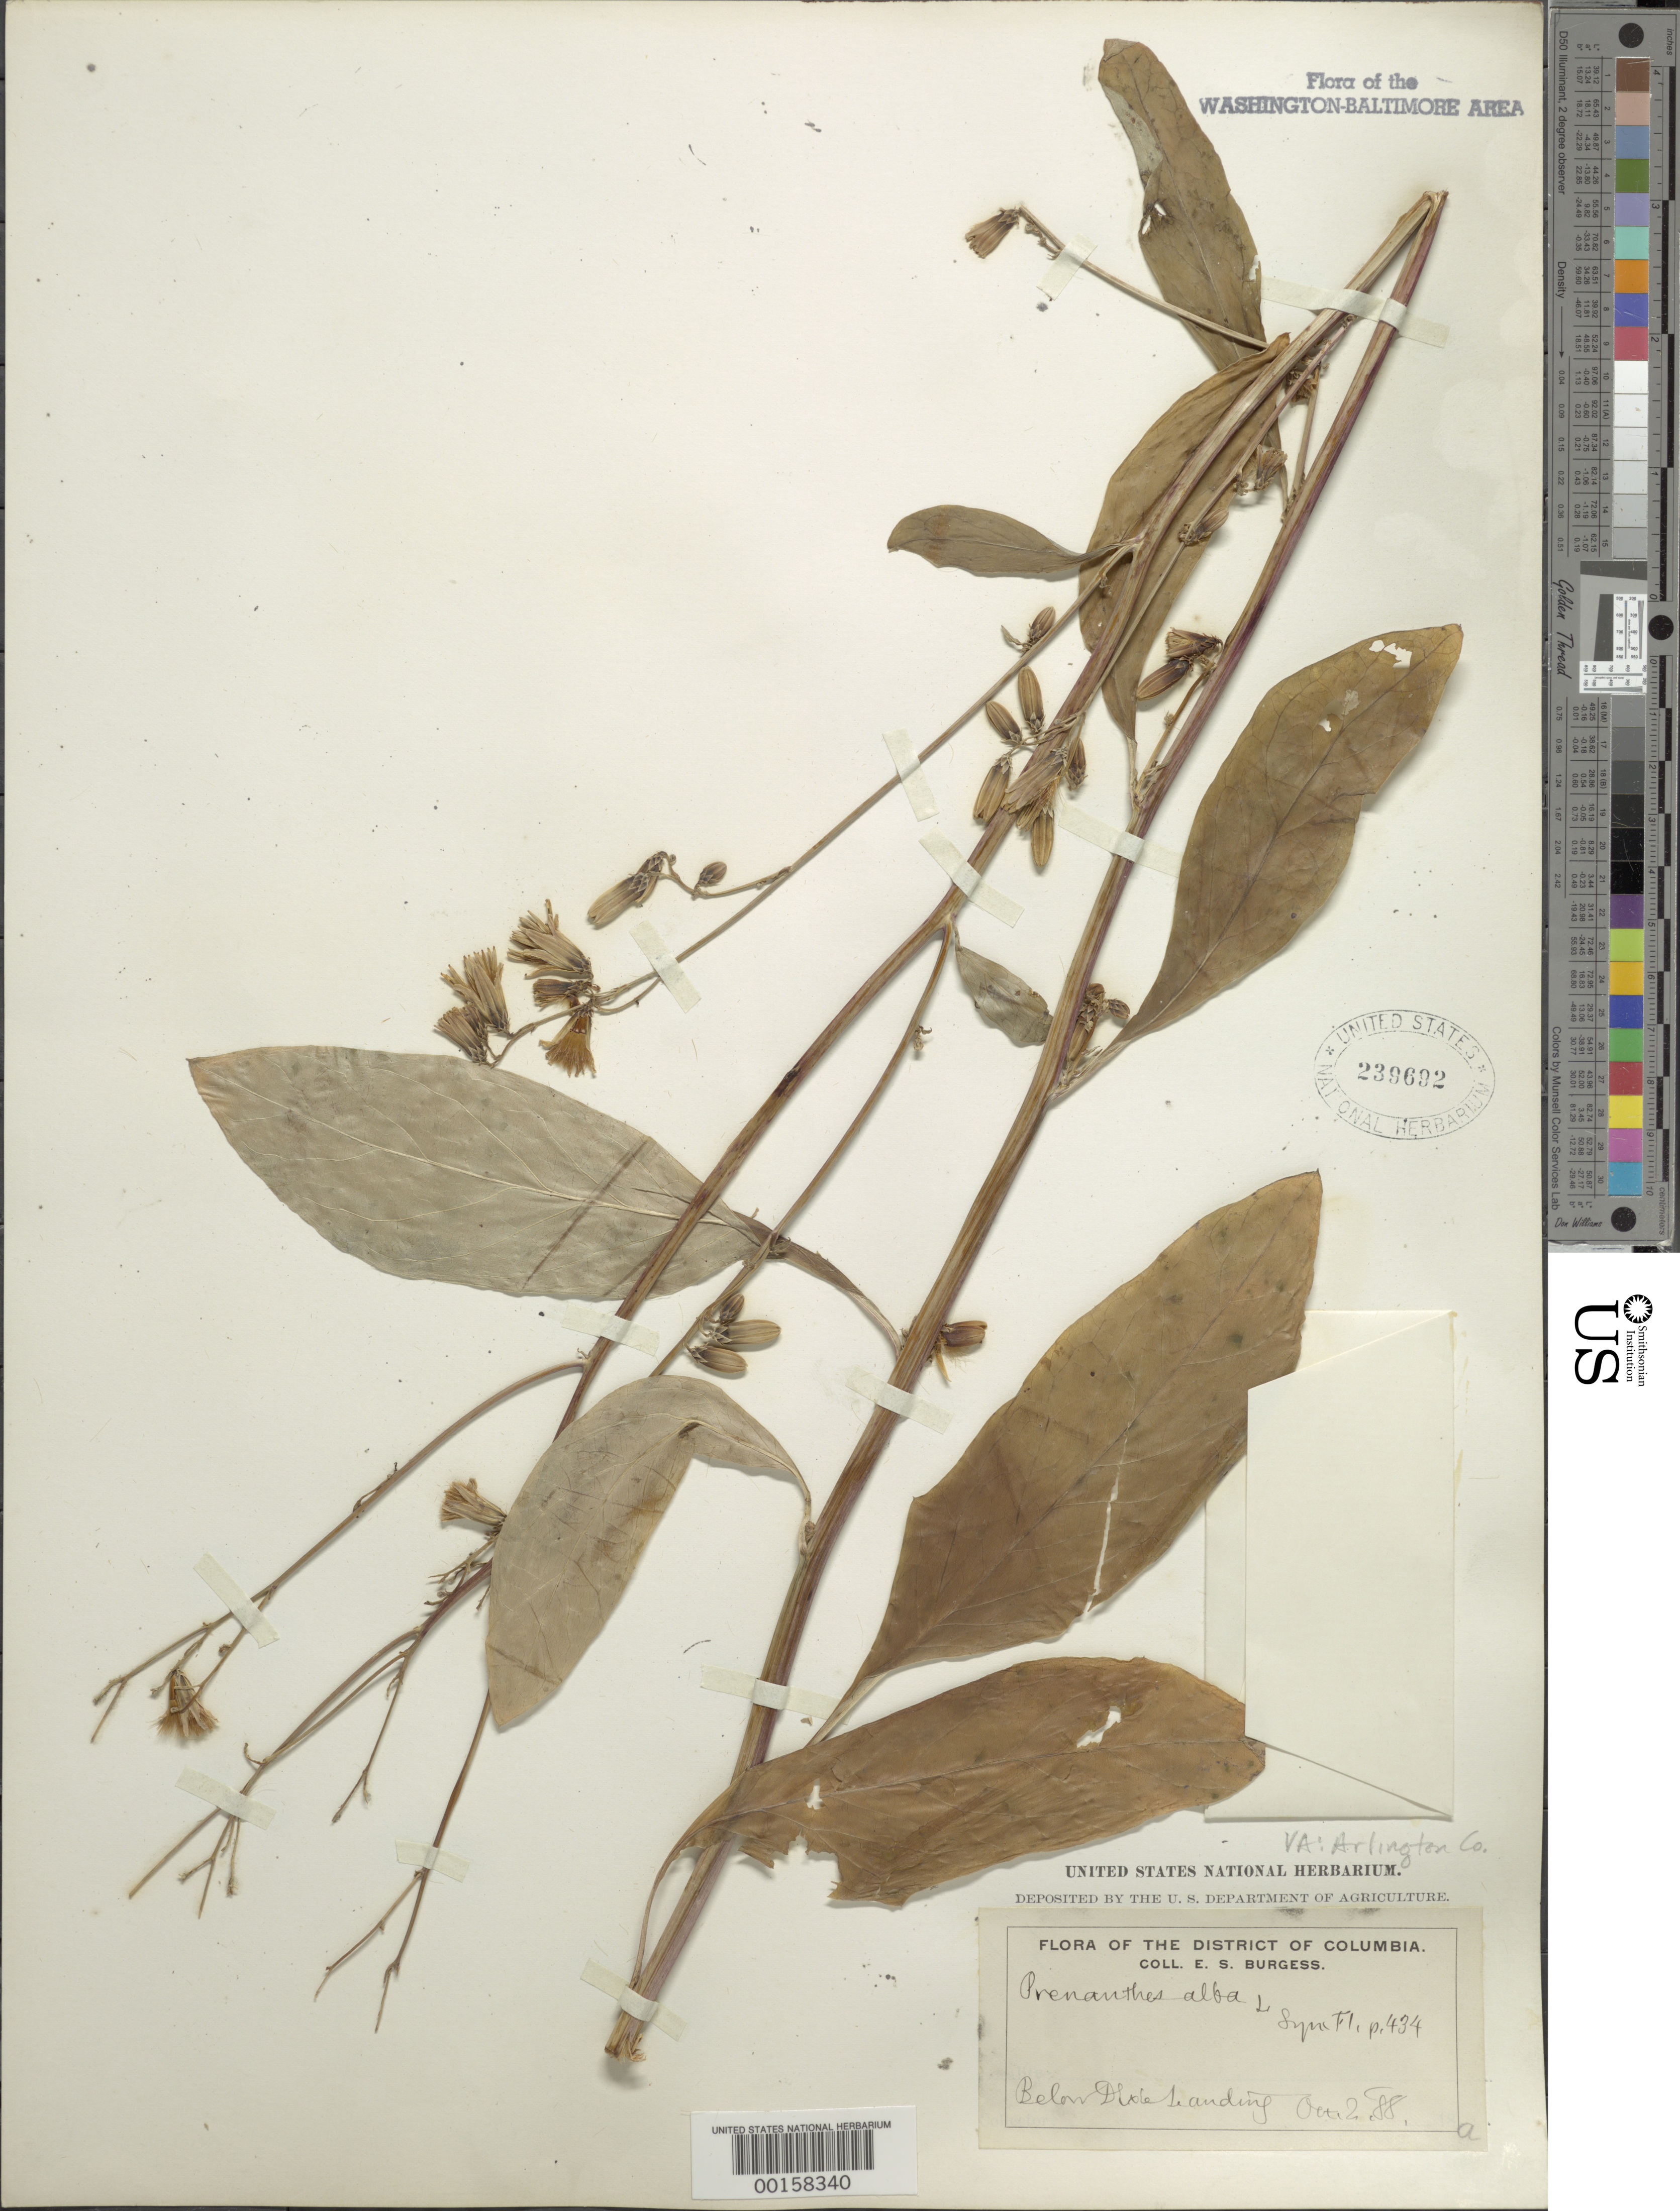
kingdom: Plantae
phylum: Tracheophyta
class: Magnoliopsida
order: Asterales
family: Asteraceae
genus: Nabalus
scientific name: Nabalus albus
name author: (L.) Hook.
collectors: E. Burgess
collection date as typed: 21 Oct 1888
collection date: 1888-10-21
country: United States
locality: Below Dixie Landing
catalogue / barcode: US 239692